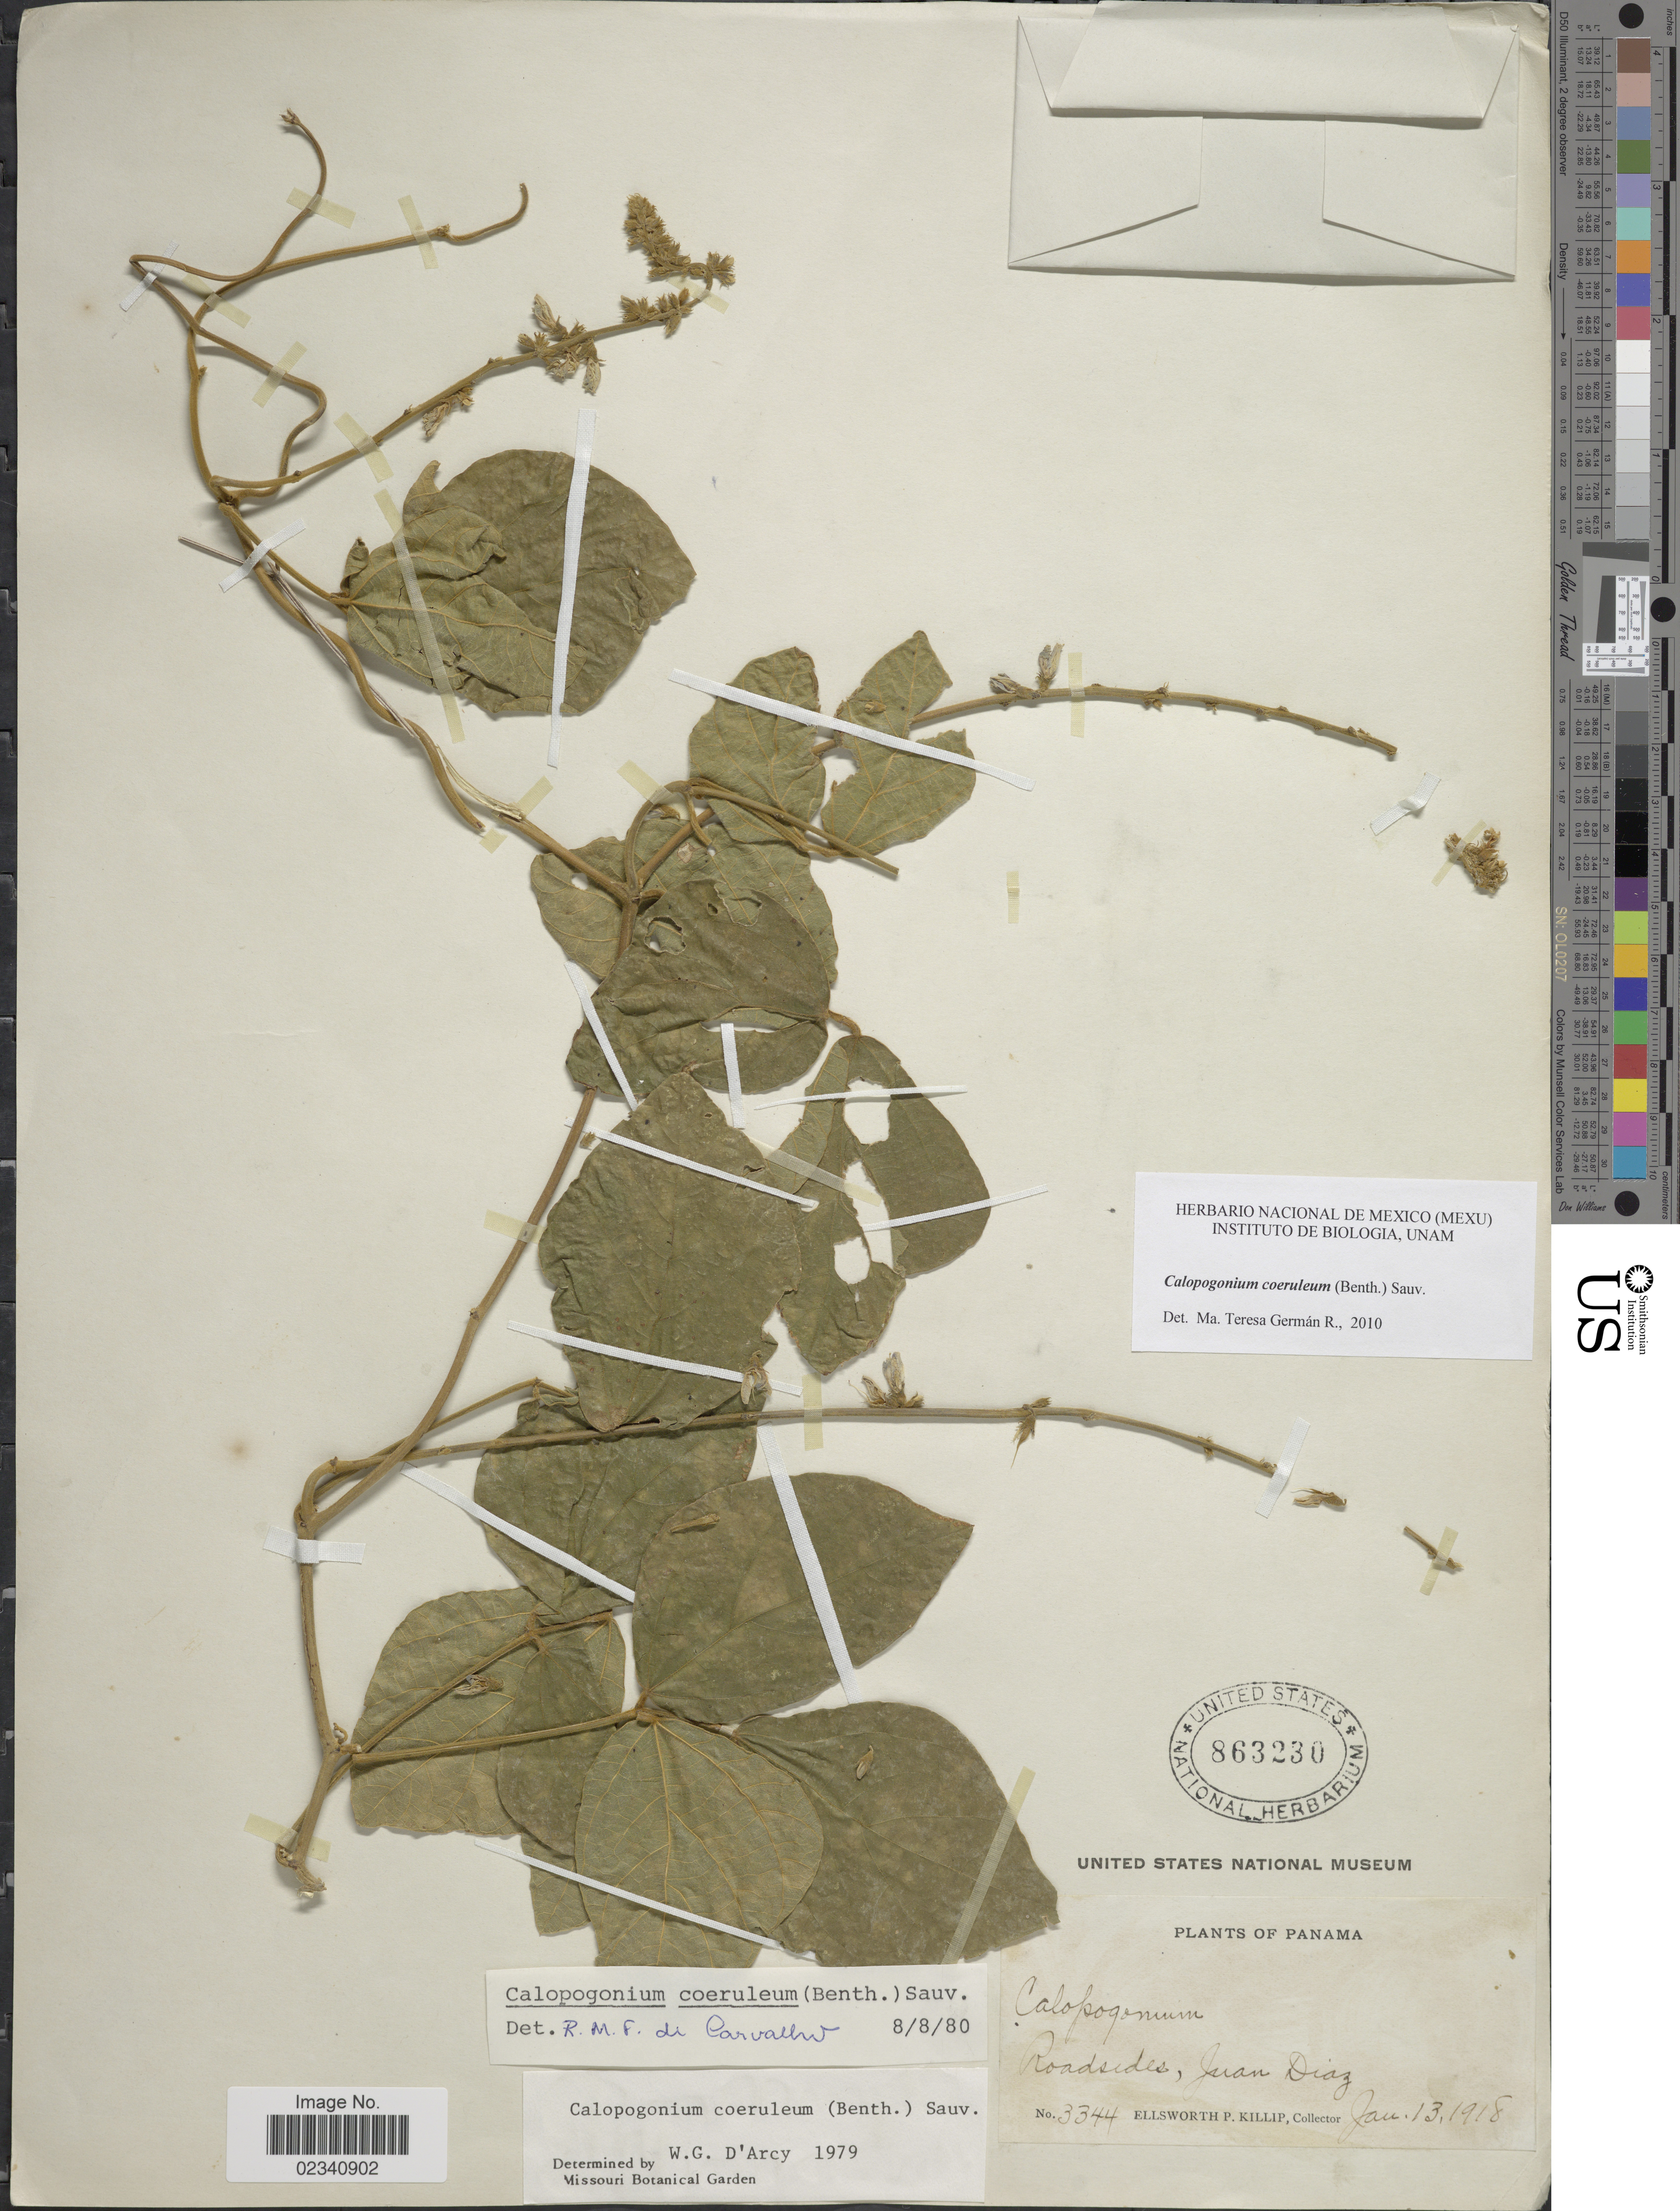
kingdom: Plantae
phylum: Tracheophyta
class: Magnoliopsida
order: Fabales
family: Fabaceae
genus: Calopogonium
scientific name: Calopogonium caeruleum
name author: (Benth.) C. Wright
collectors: E. P. Killip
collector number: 3344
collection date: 1918-01-13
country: Panama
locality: Panama, Roadside, Juan Diaz.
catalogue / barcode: US 863230